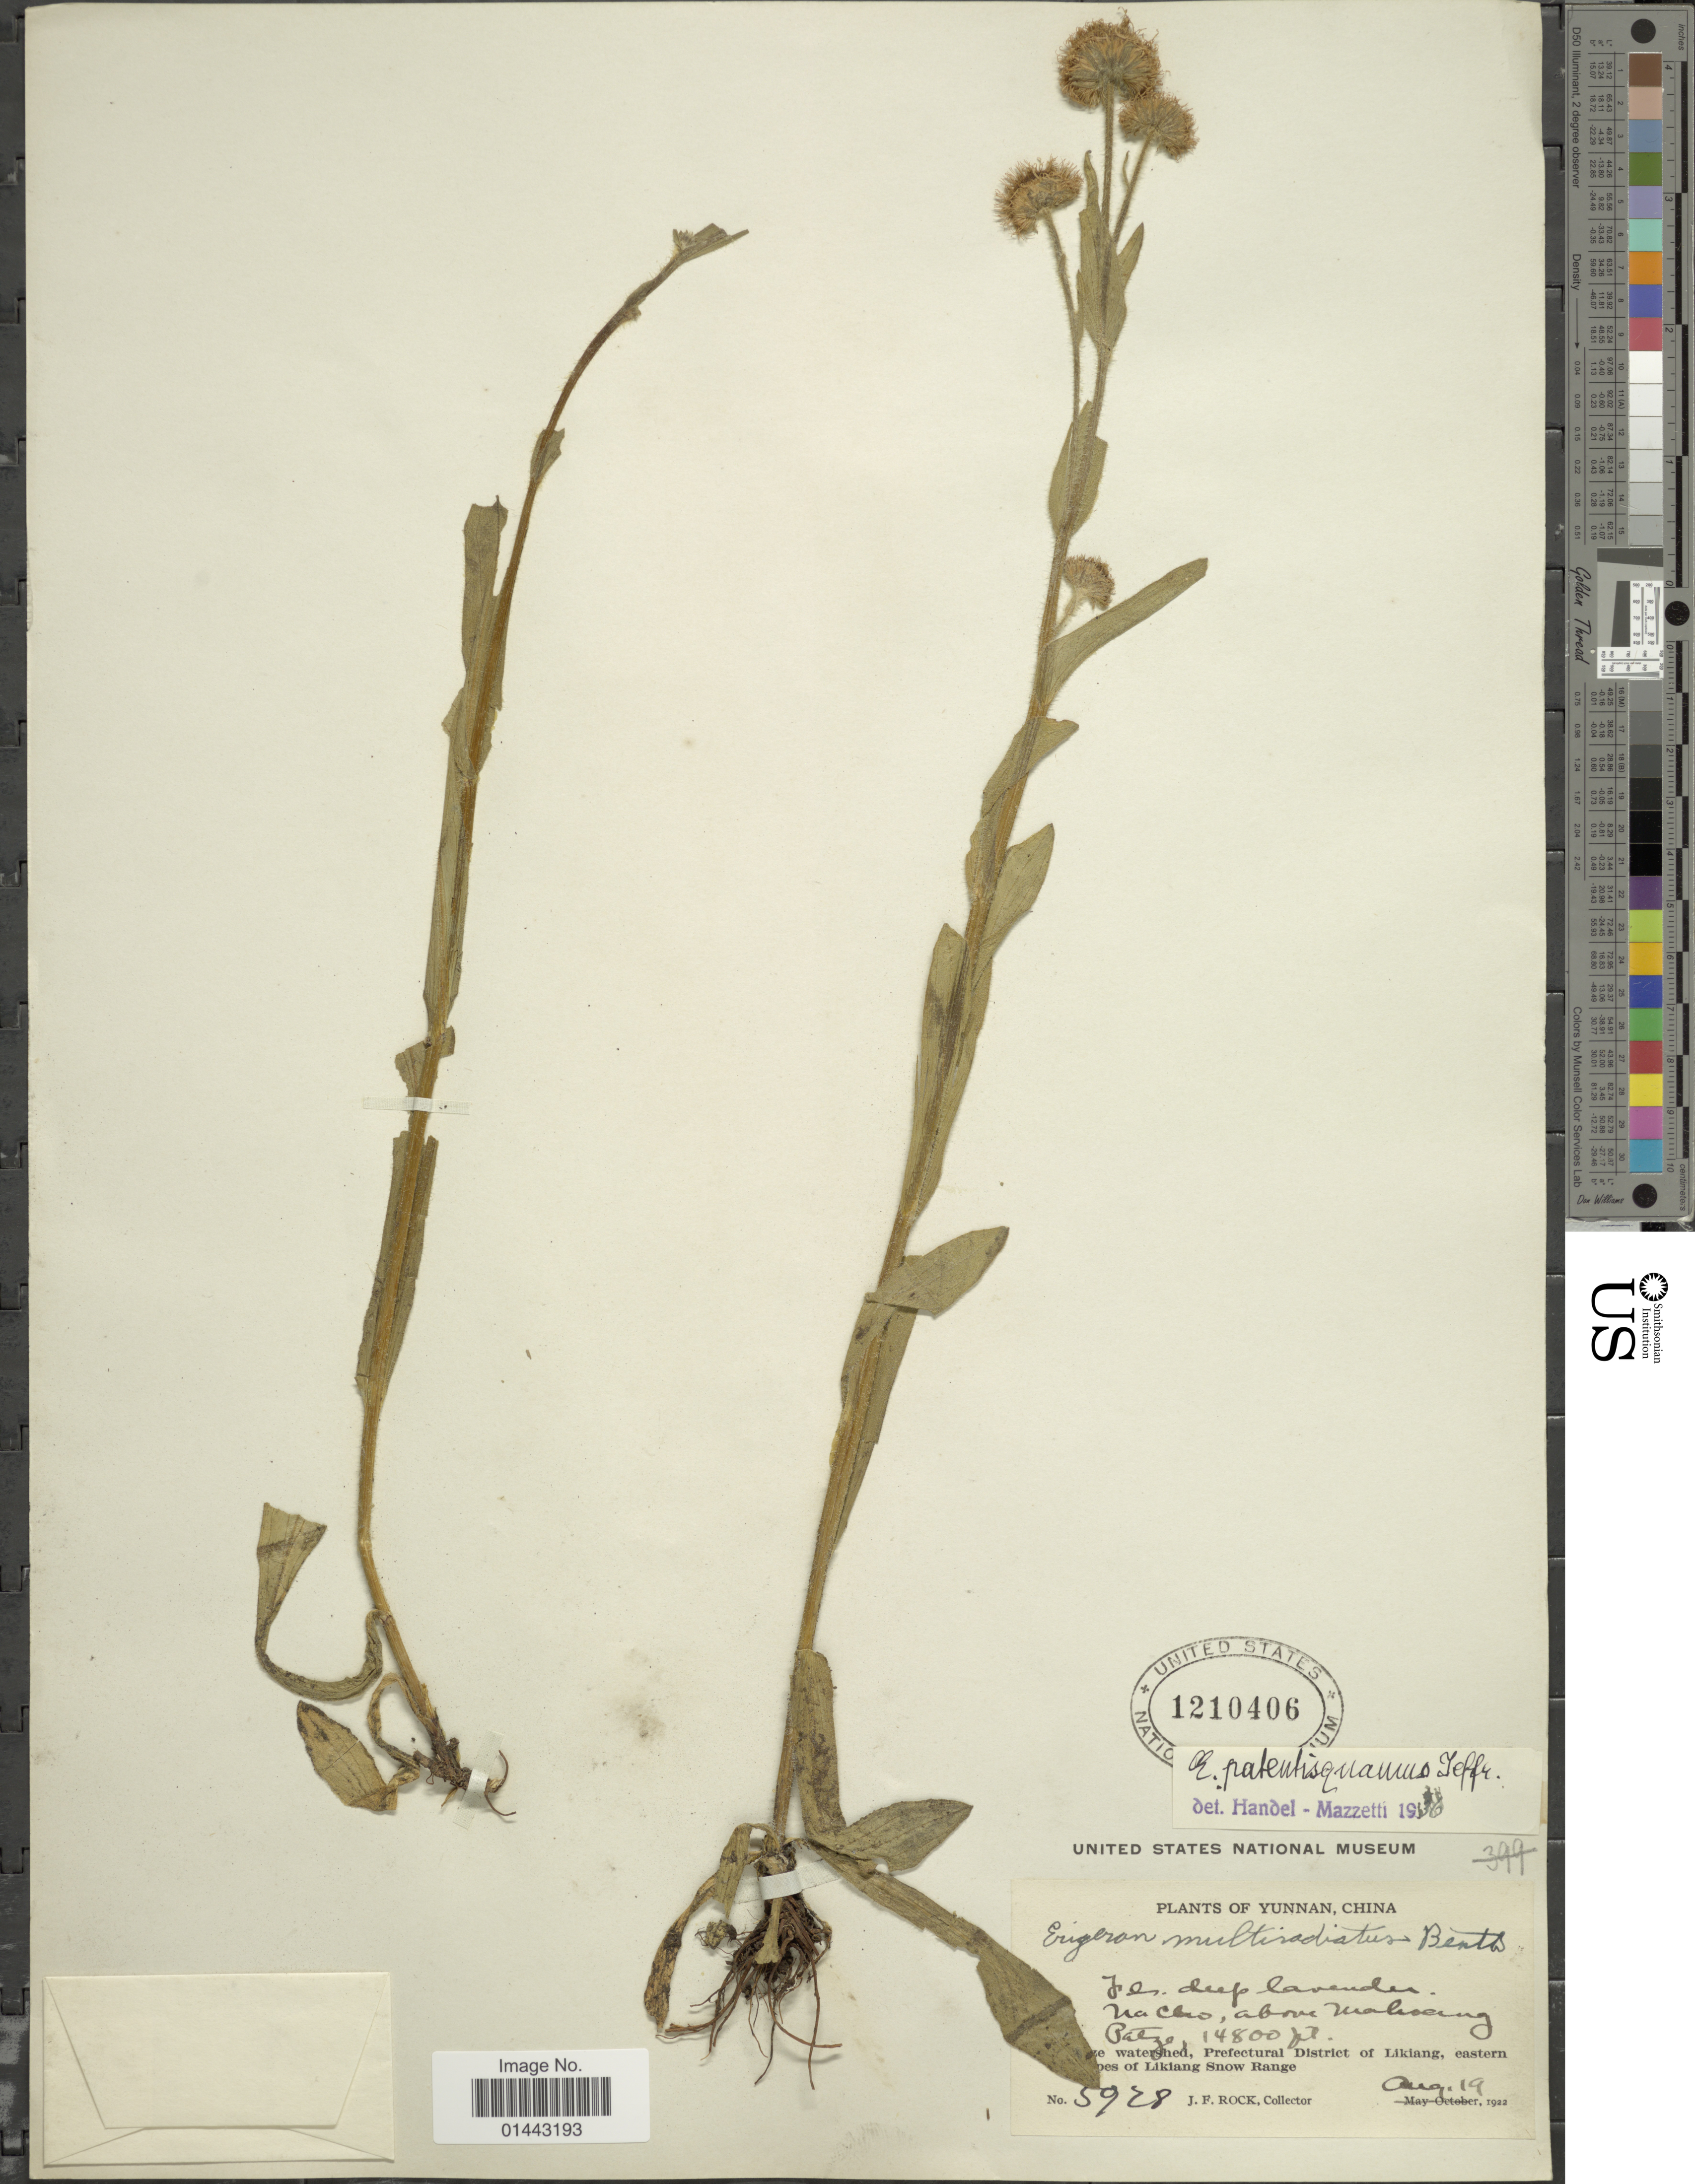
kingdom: Plantae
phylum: Tracheophyta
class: Magnoliopsida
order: Asterales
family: Asteraceae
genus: Erigeron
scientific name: Erigeron patentisquamus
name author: Jeffrey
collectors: J. Rock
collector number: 5928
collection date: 1922-08-19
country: China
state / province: Yunnan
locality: Na Cho, above Maha=oang Patze, Yangtze watershed, Perfectural District of Likiang, eastern slopes of Likiang Snow Range.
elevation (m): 4511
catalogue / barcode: US 1210406